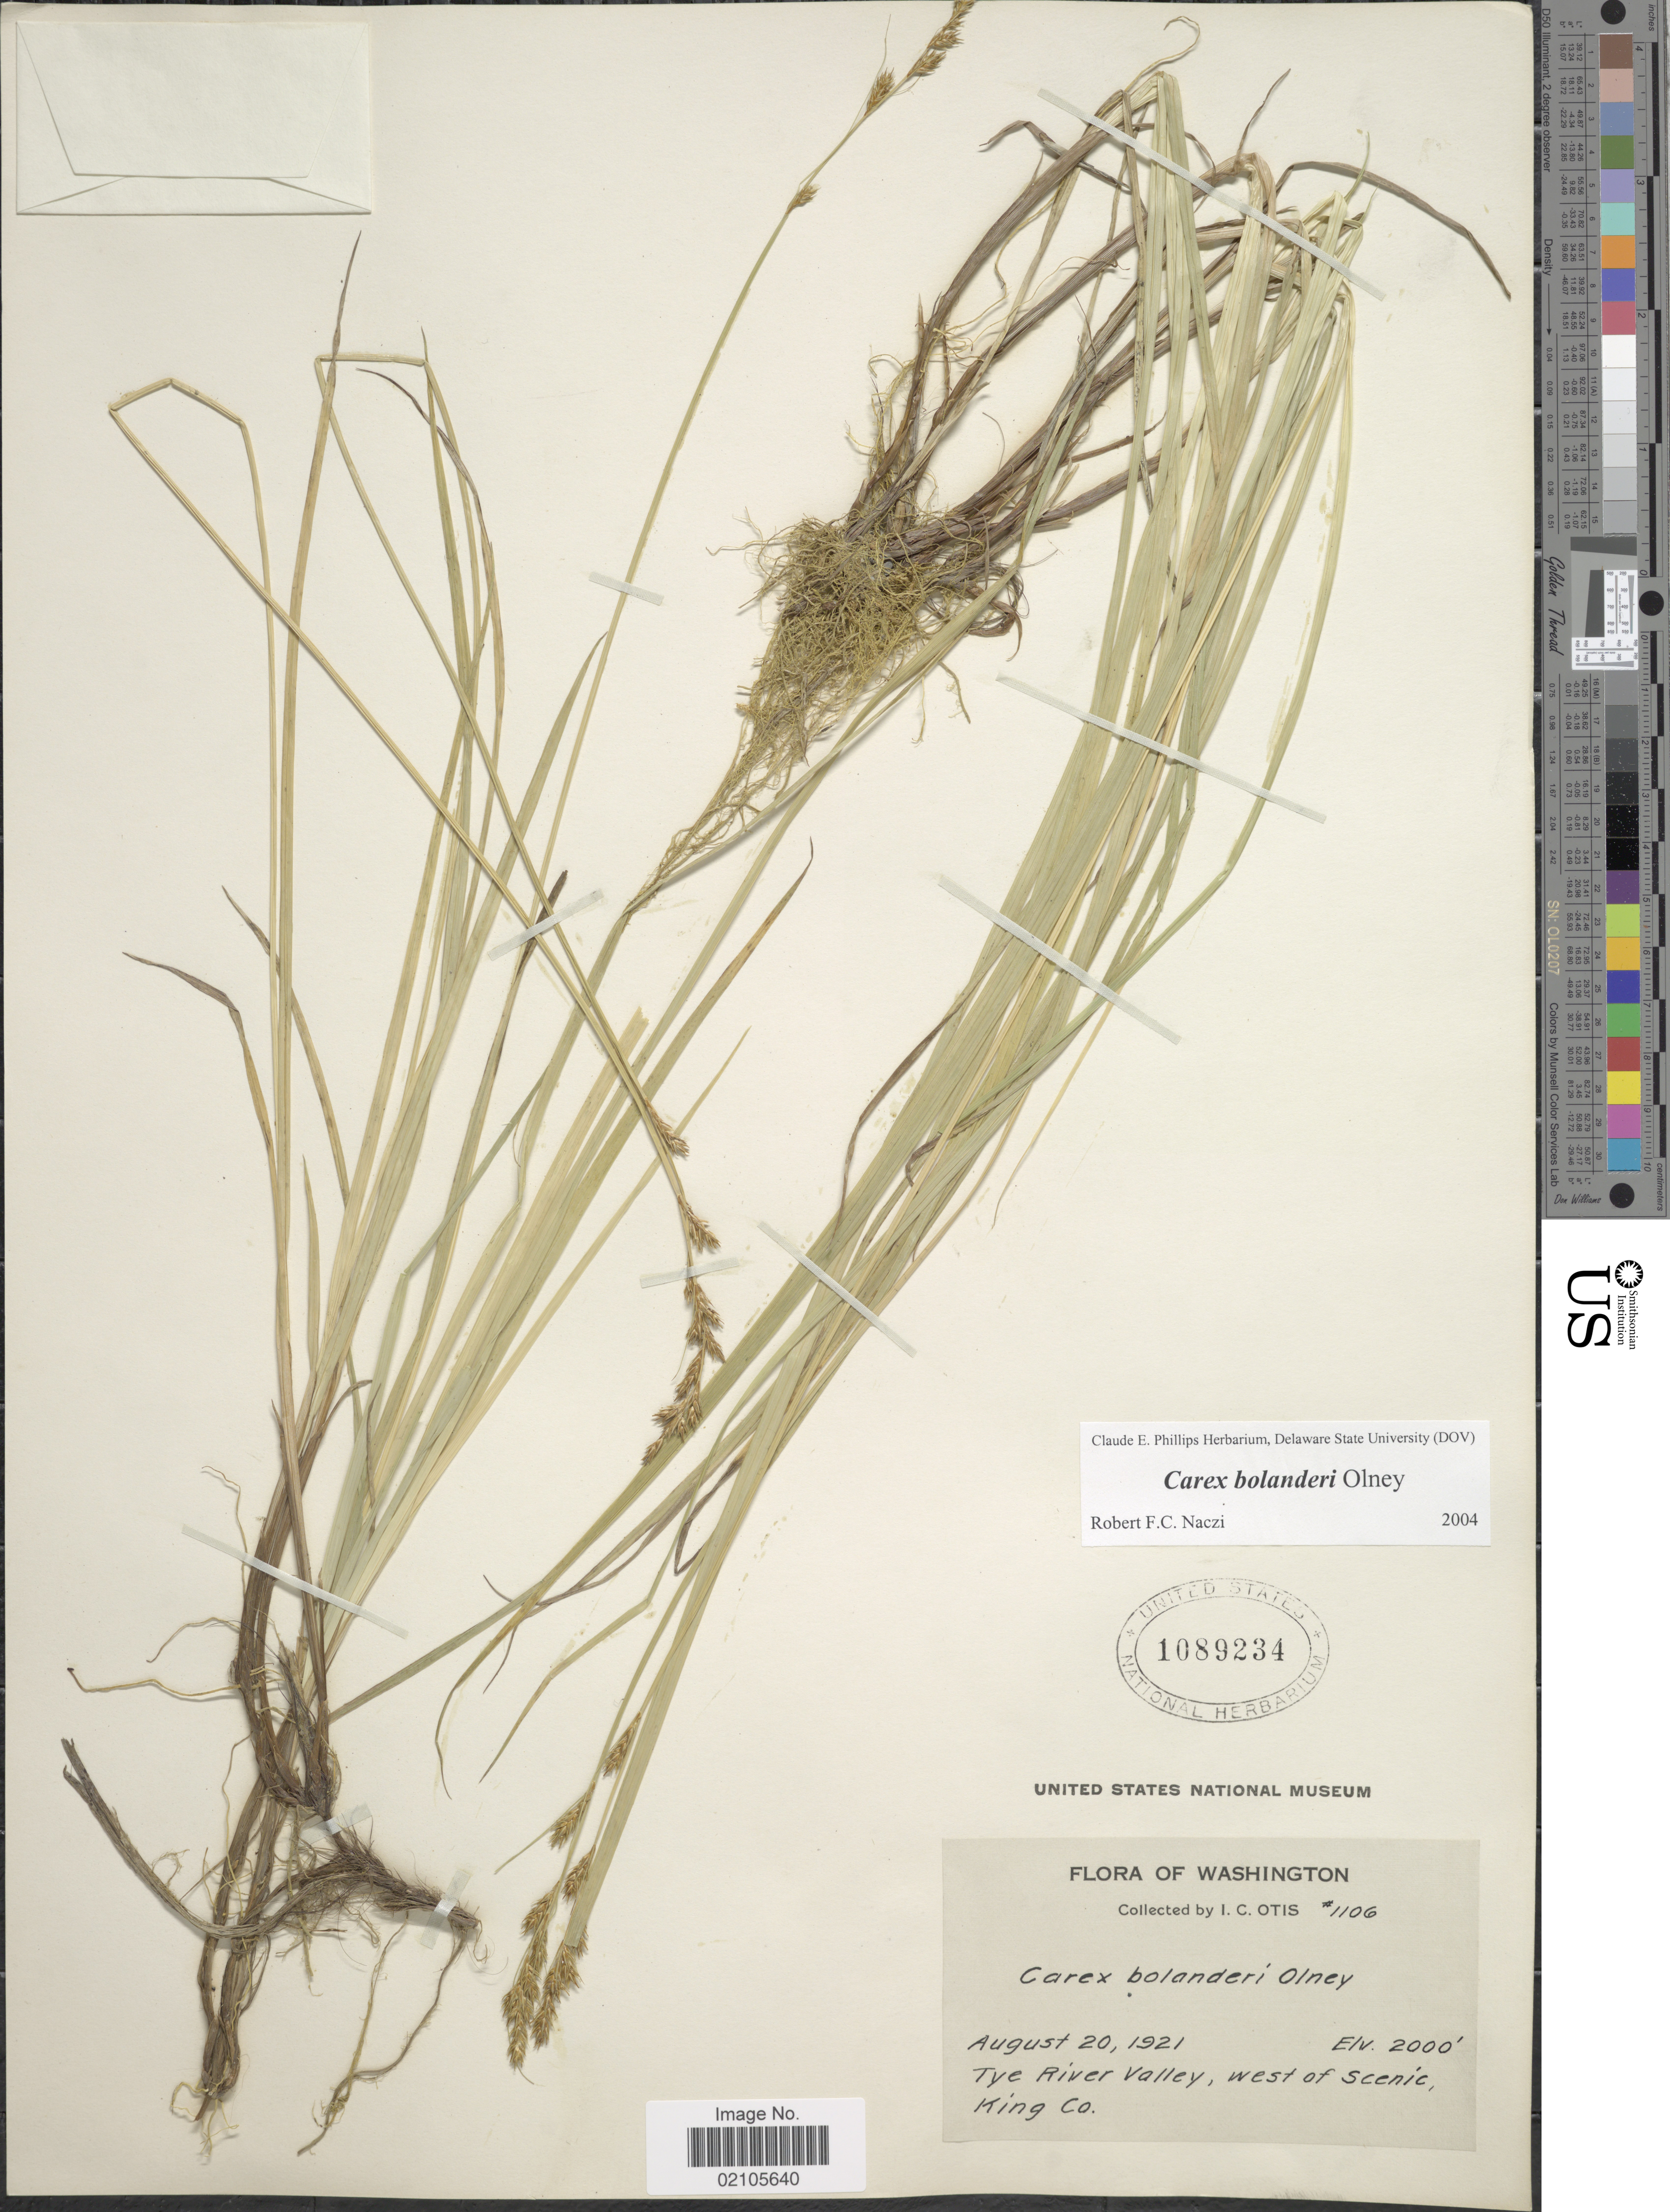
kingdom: Plantae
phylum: Tracheophyta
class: Liliopsida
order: Poales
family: Cyperaceae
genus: Carex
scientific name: Carex bolanderi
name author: Olney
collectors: I. C. Otis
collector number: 1106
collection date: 1921-08-20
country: United States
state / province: Washington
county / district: King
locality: Tye River Valley, west of Scenic, King Co.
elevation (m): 610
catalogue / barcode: US 1089234